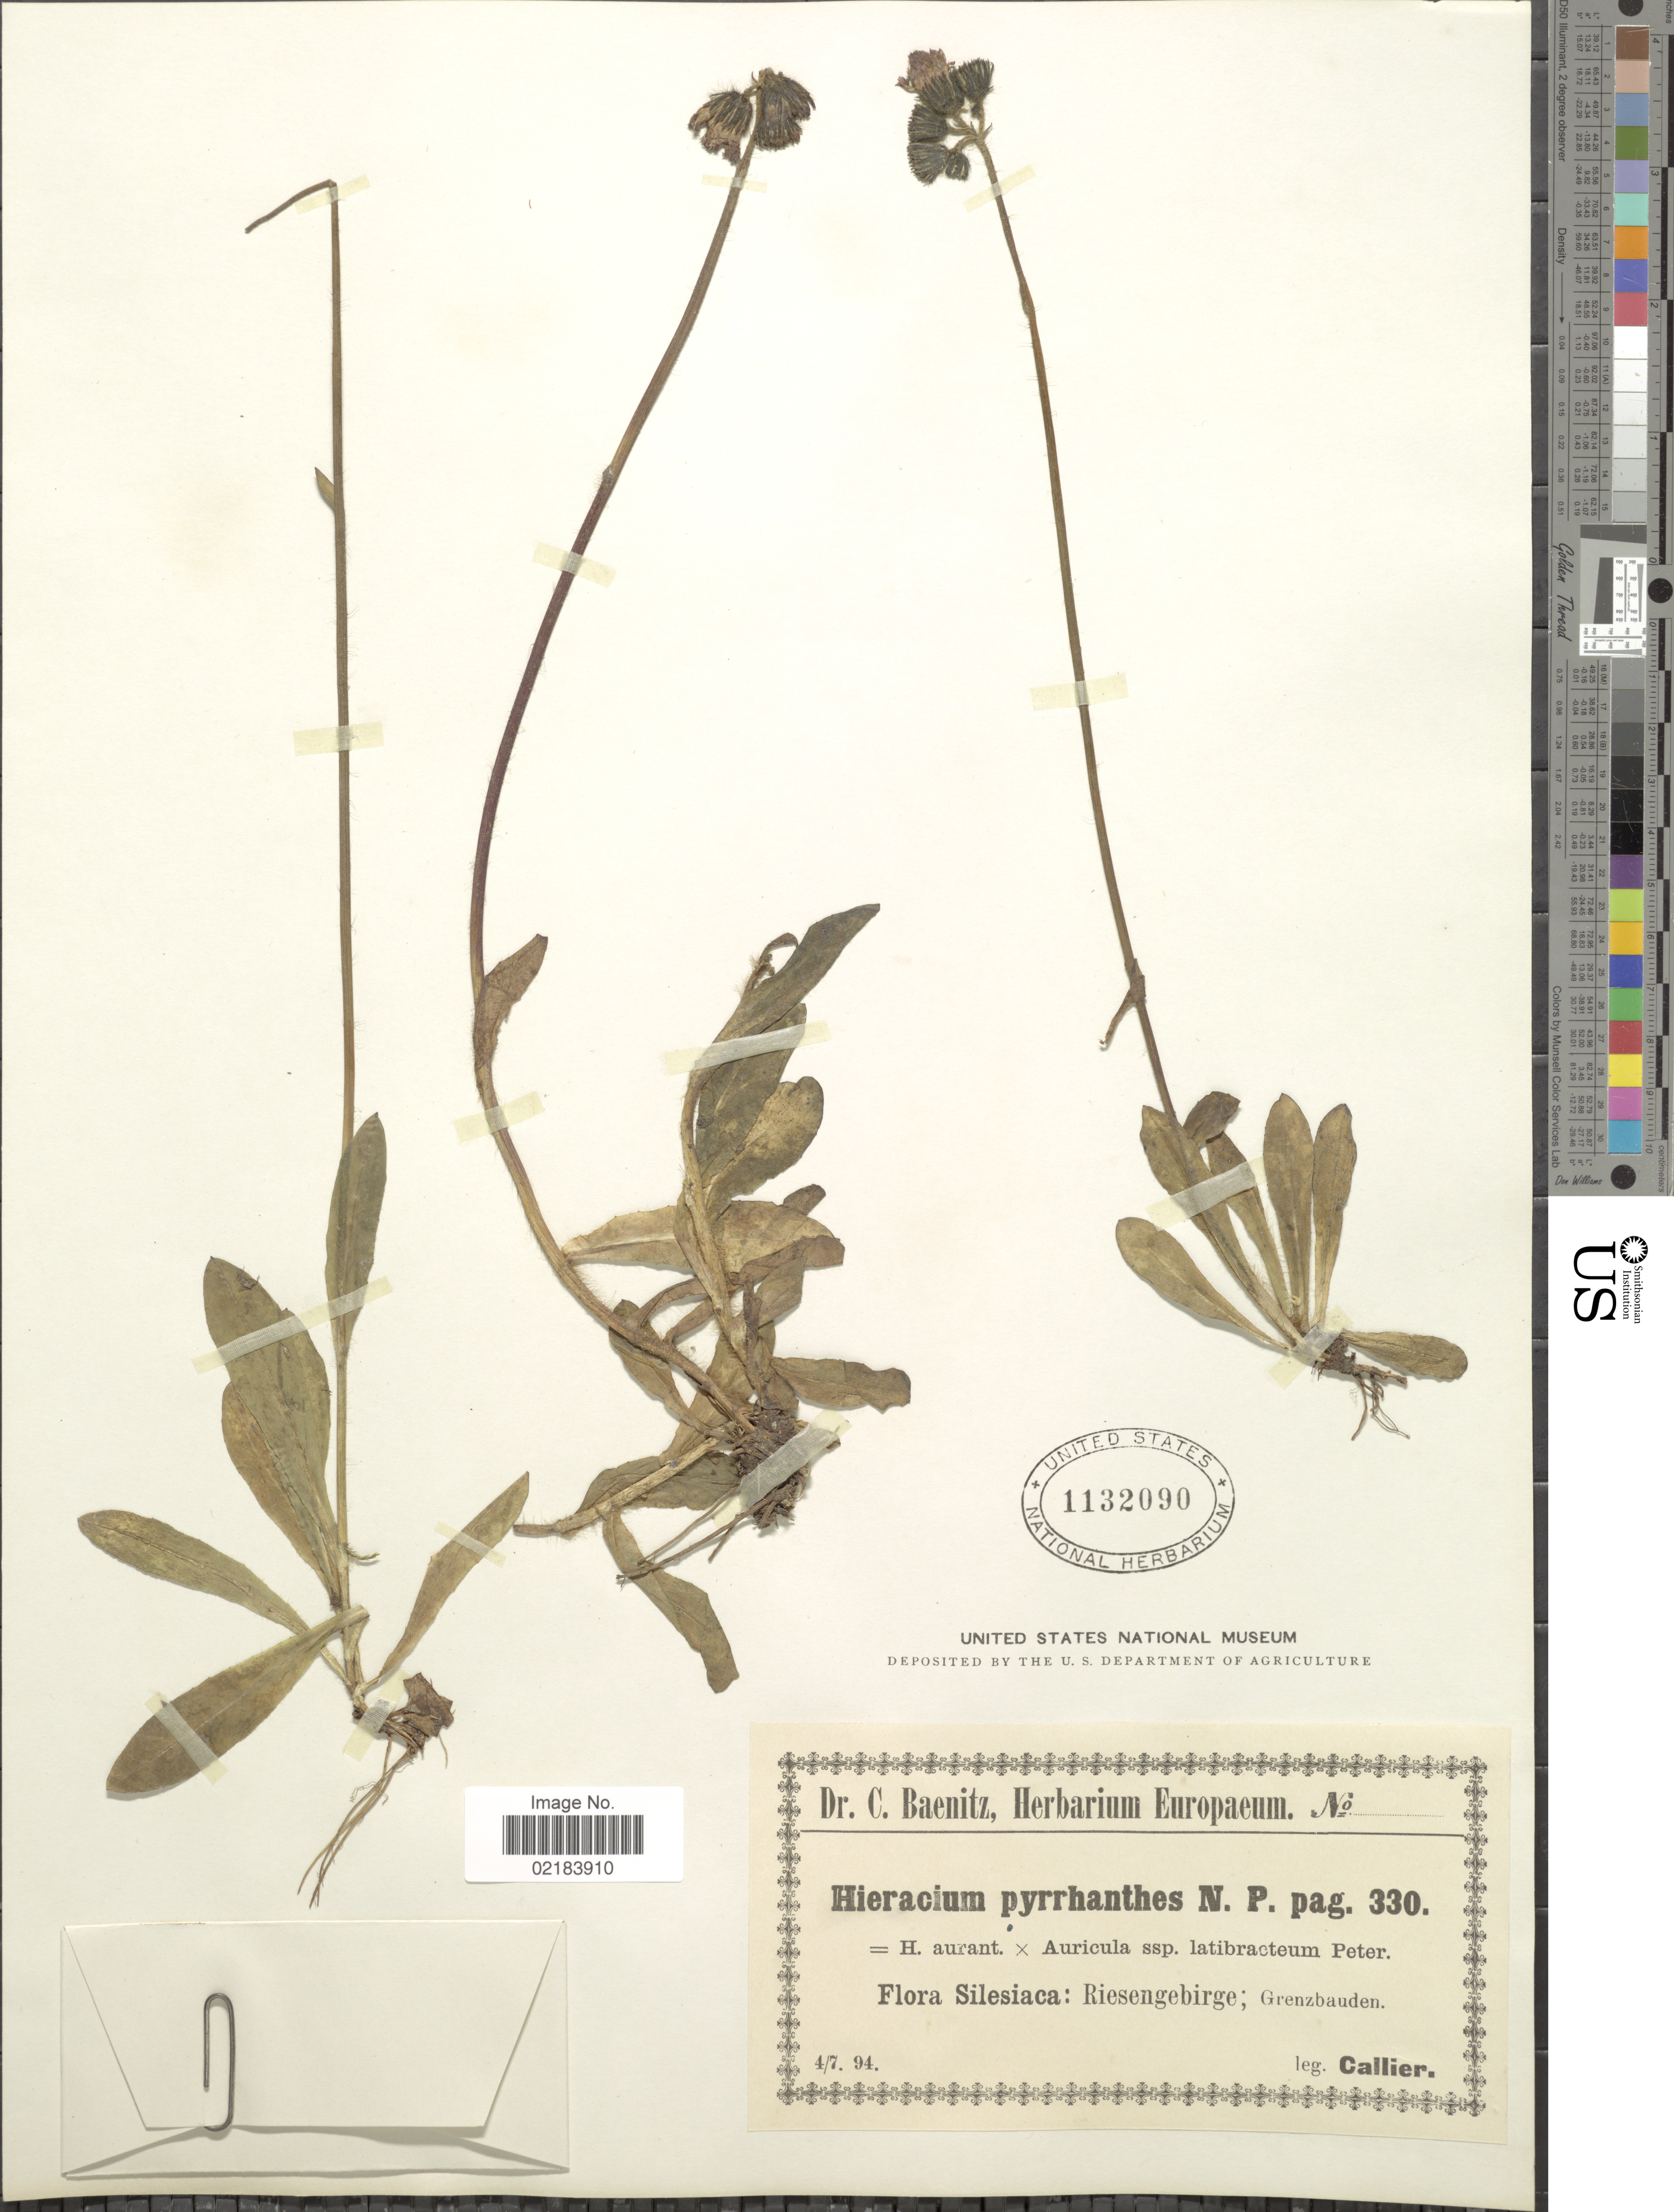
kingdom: Plantae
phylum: Tracheophyta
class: Magnoliopsida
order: Asterales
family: Asteraceae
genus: Hieracium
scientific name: Hieracium pyrrhanthes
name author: Näg. & Peter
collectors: -- Callier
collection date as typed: Transcribed d/m/y: 4/7/94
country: Poland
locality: Silesiaca: Riesengebirge; Grenzbauden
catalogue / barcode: US 1132090